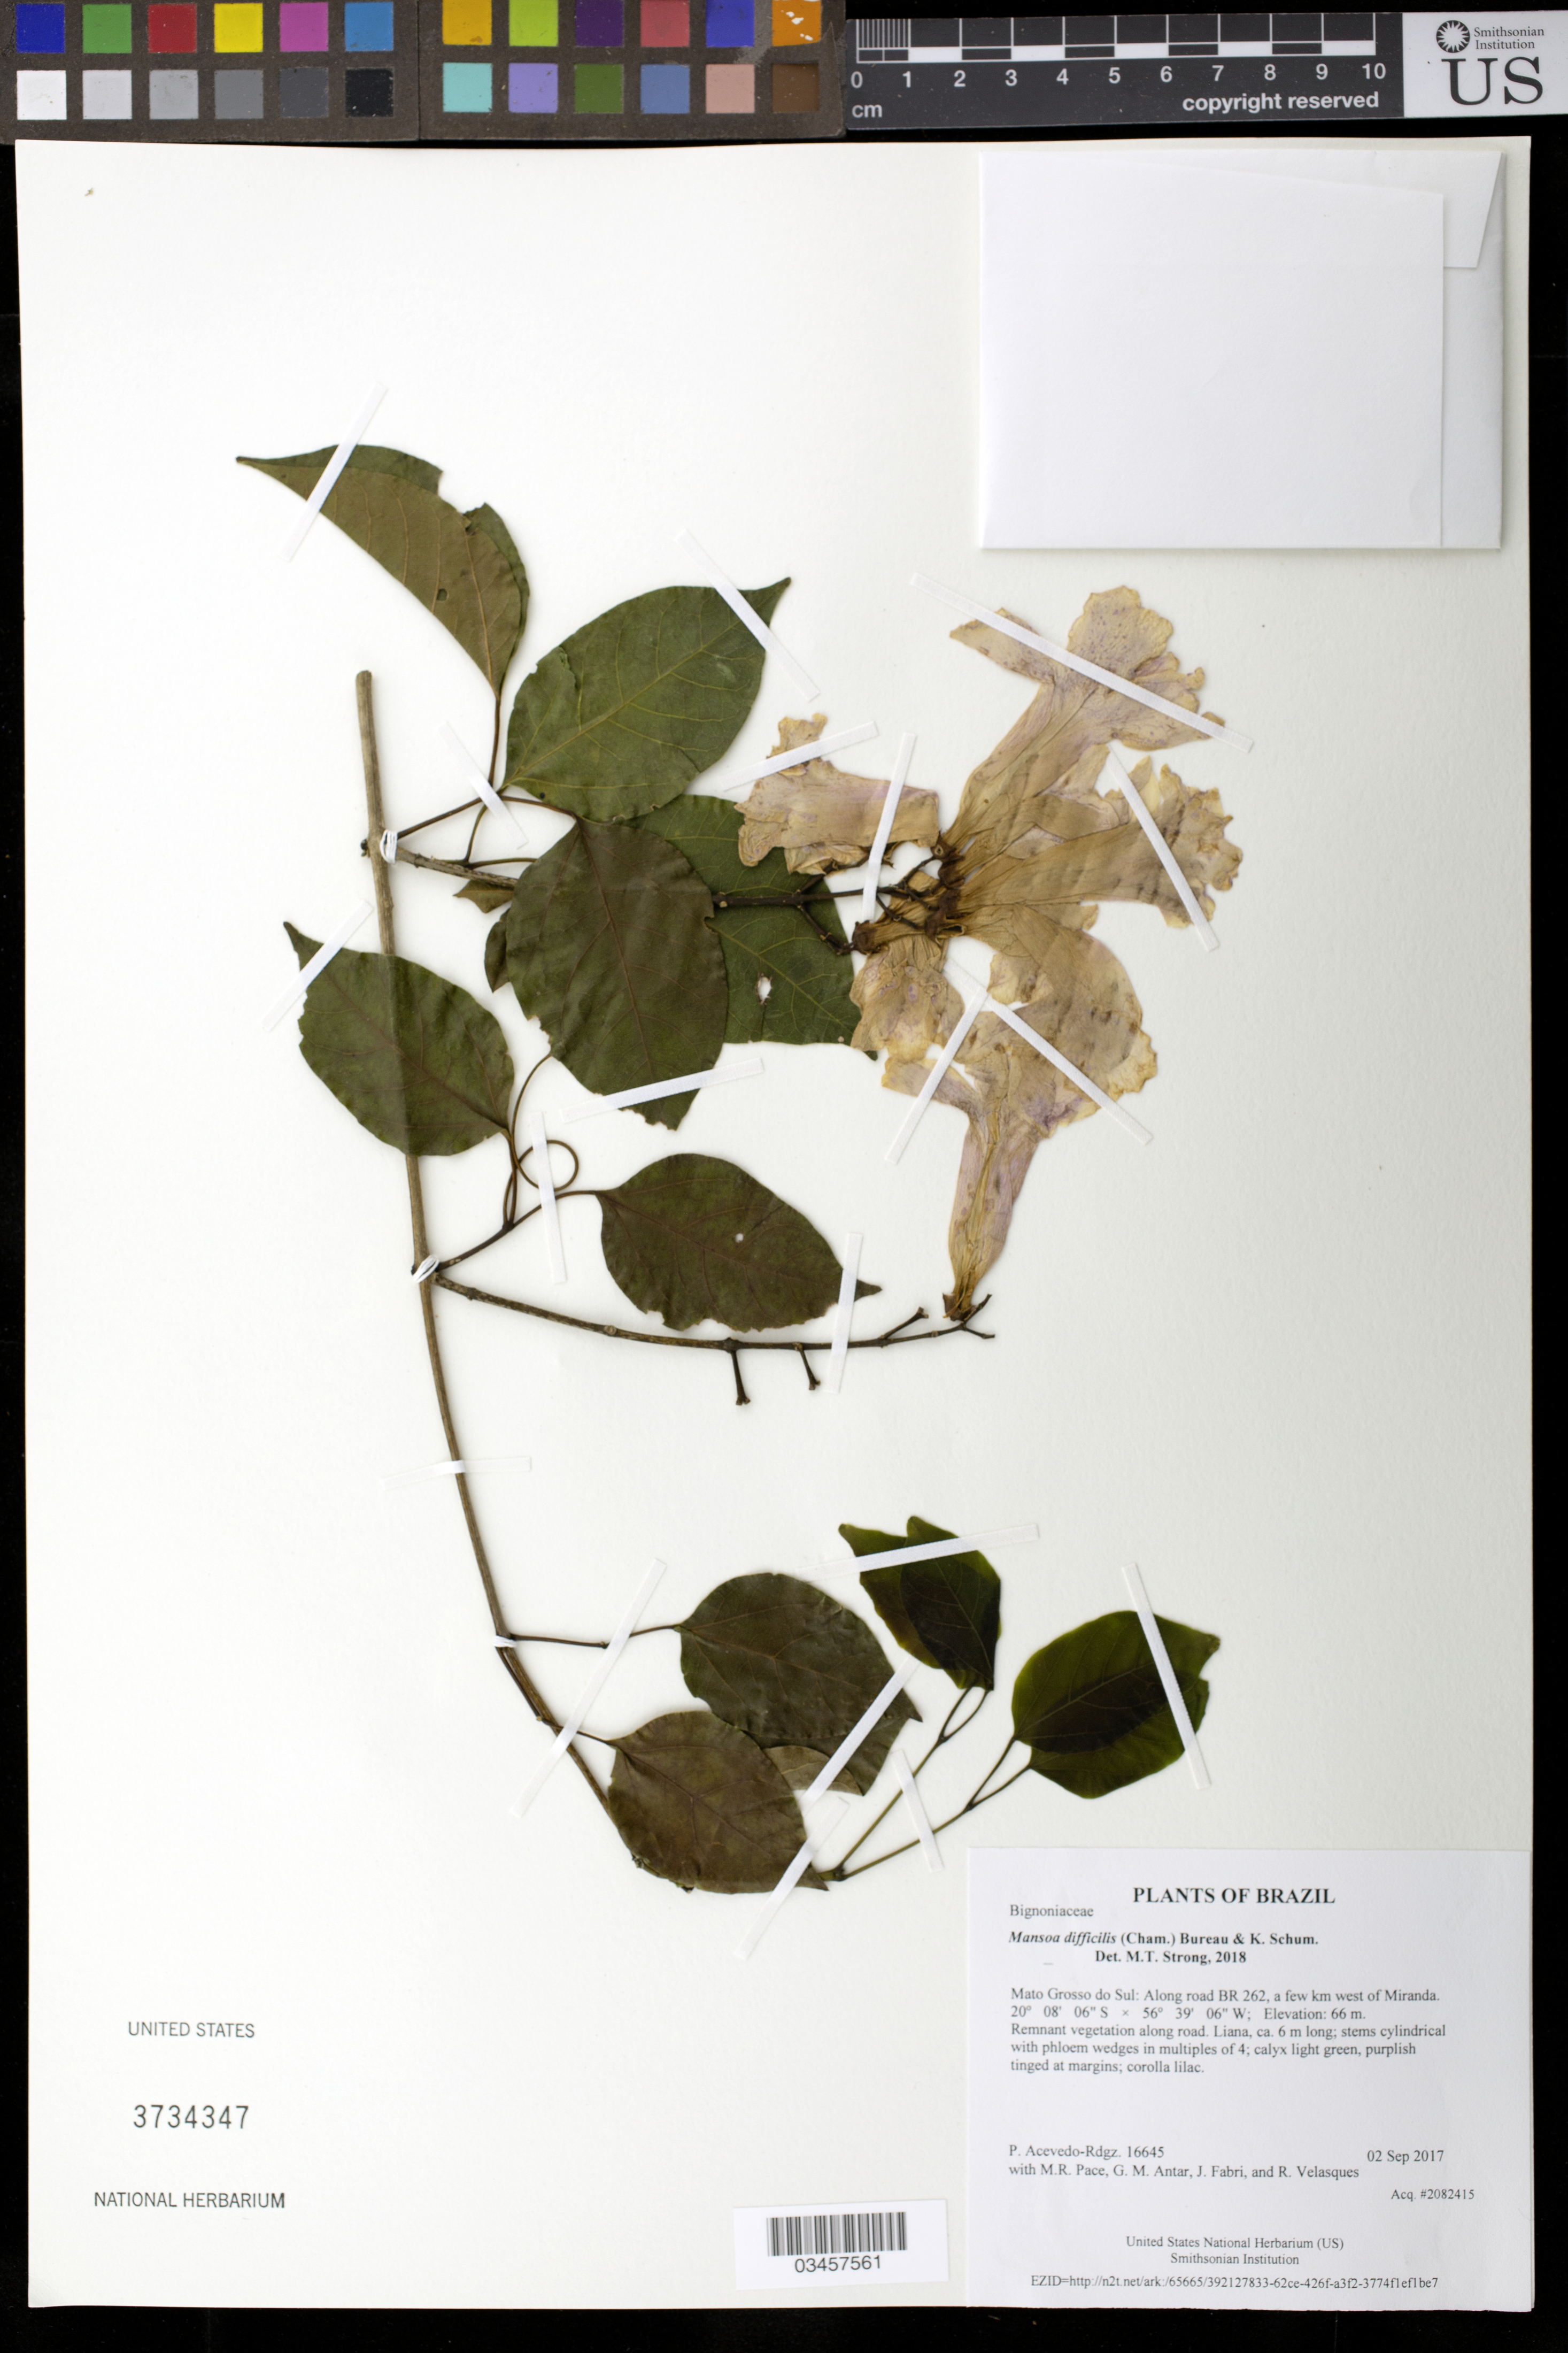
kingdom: Plantae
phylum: Tracheophyta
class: Magnoliopsida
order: Lamiales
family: Bignoniaceae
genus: Mansoa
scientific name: Mansoa difficilis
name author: (Cham.) Bureau & K. Schum.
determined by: Strong, Mark T., (BOT), Smithsonian Institution - National Museum of Natural History (UNITED STATES)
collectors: P. Acevedo-Rodr., M. R. Pace, G. M. Antar, J. Fabri & R. Velasques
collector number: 16645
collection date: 2017-09-02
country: Brazil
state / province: Mato Grosso do Sul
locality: Along road BR 262, a few km west of Miranda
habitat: Remnant vegetation along road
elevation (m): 66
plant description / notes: US, NY, K, MO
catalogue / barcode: US 3734347